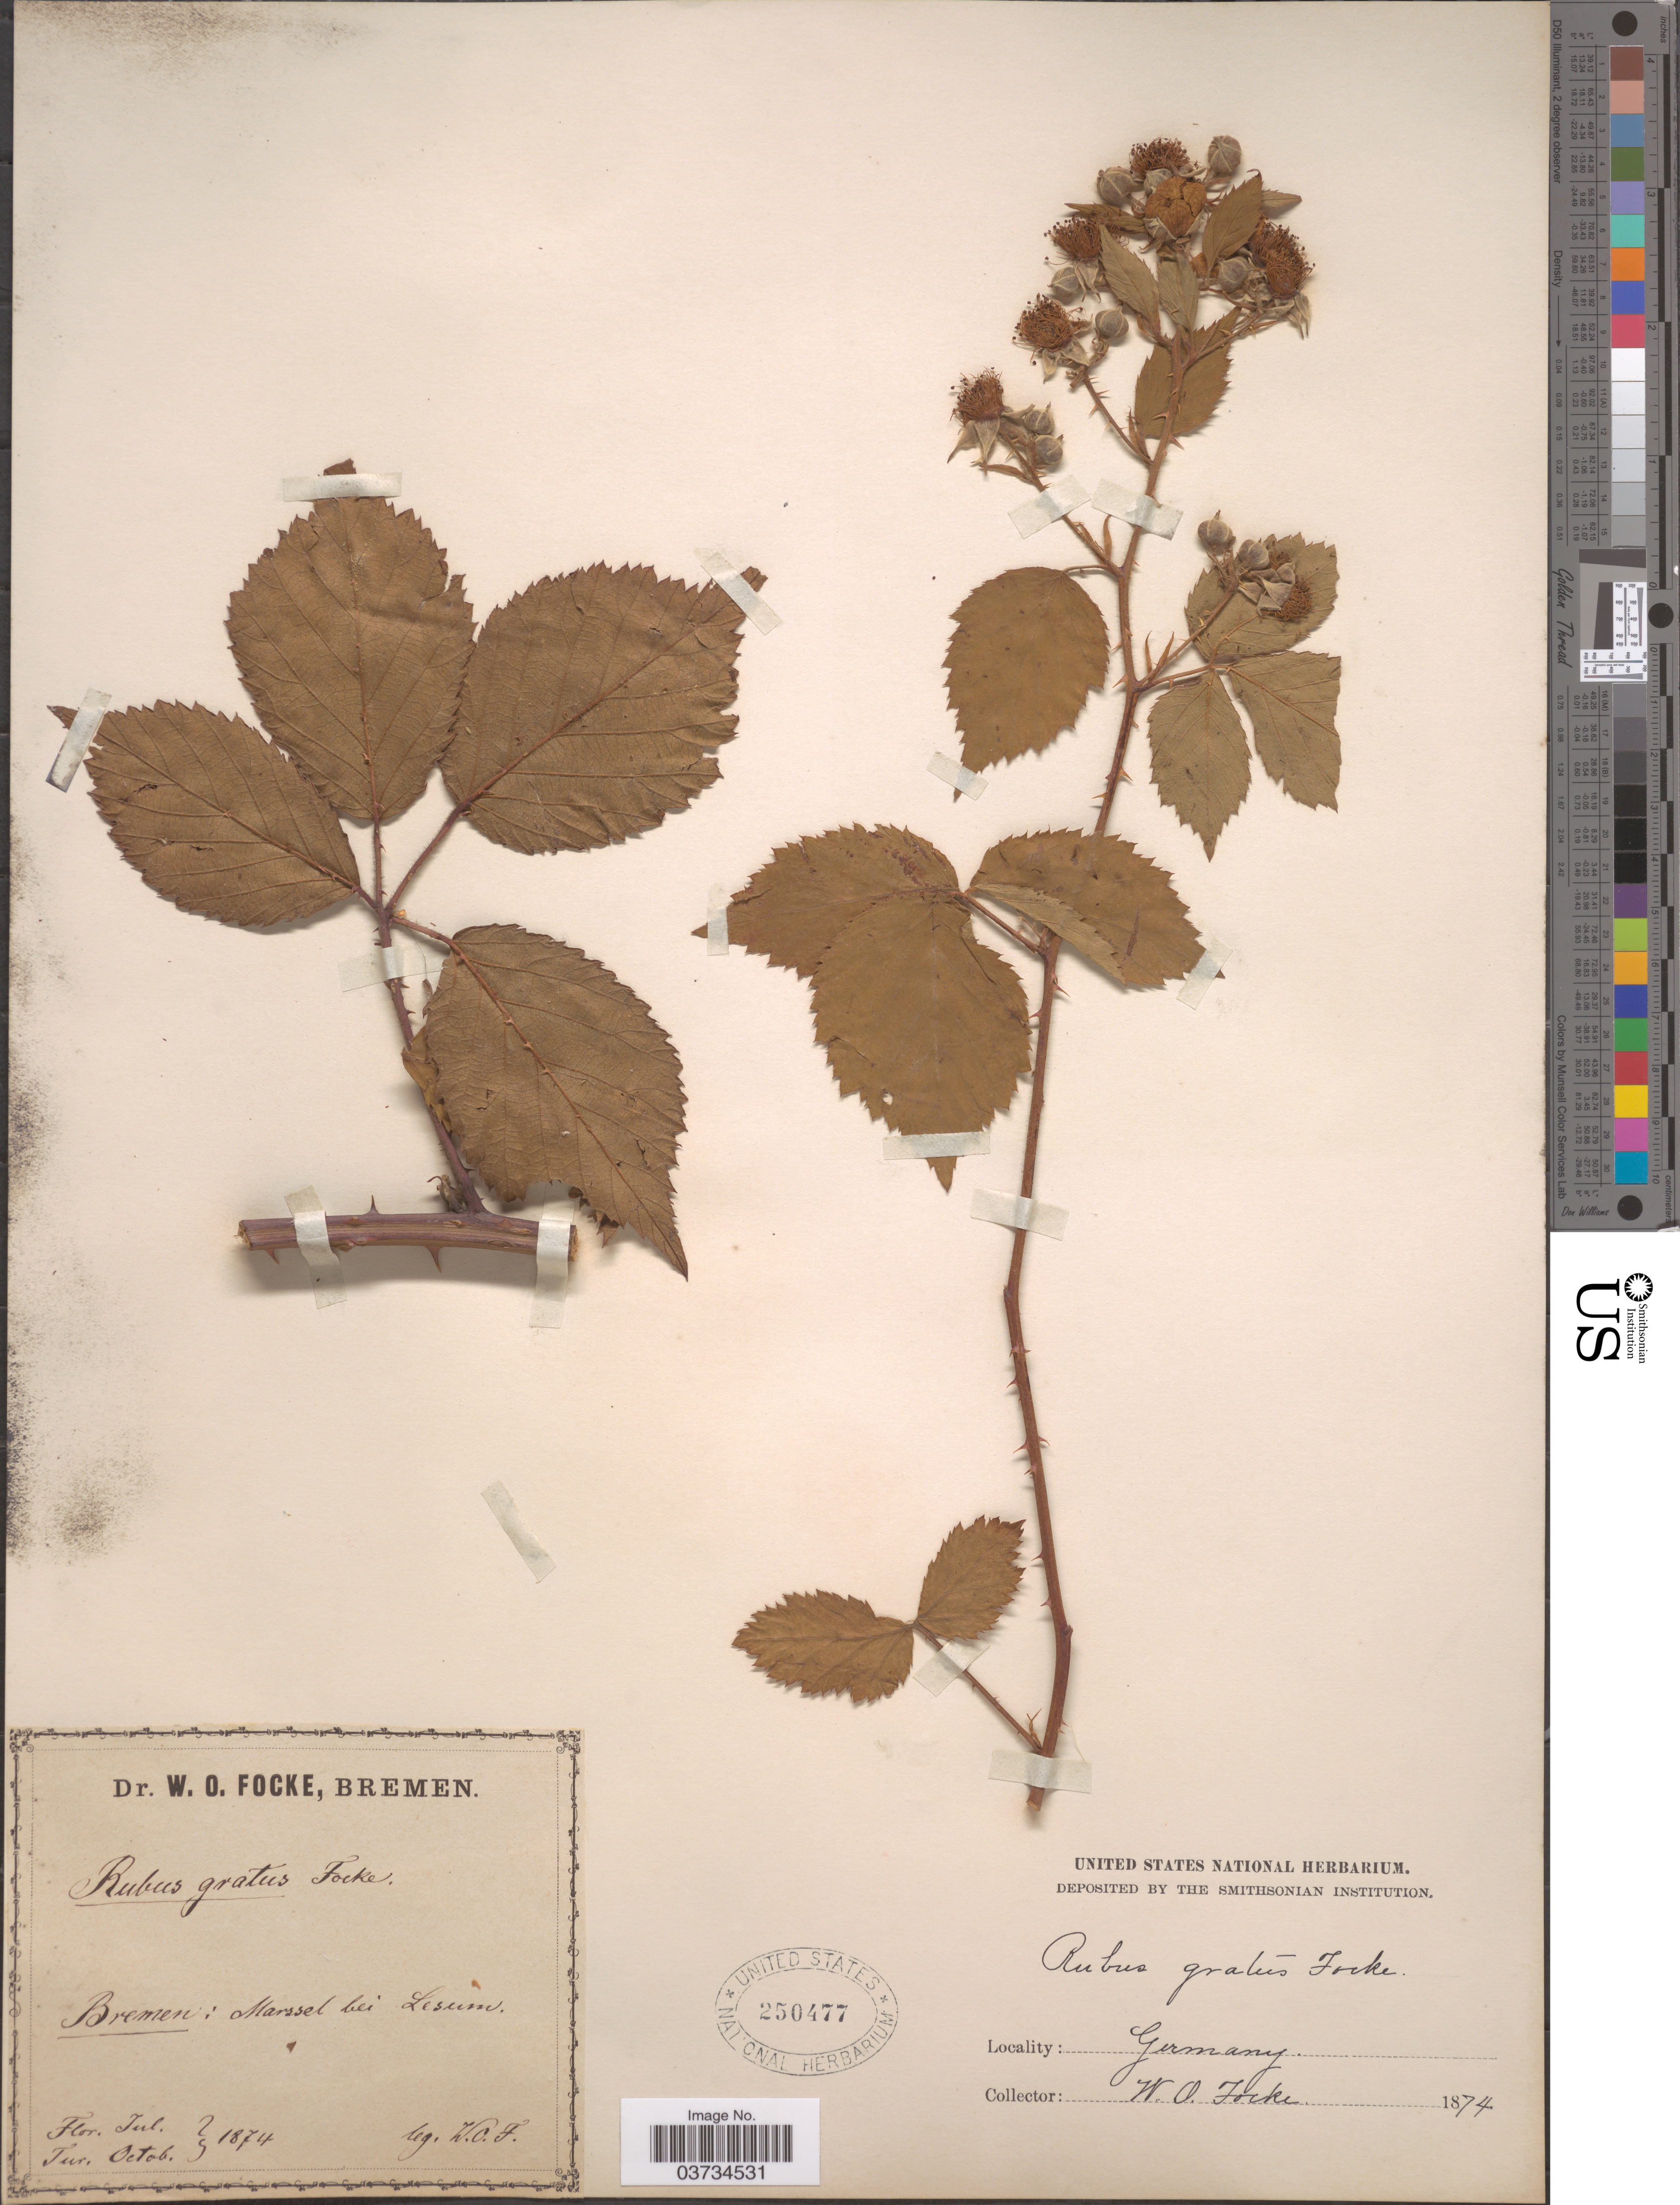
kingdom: Plantae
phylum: Tracheophyta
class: Magnoliopsida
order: Rosales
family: Rosaceae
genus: Rubus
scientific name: Rubus gratus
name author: Focke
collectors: W. O. Focke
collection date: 1874-07/1874-10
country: Germany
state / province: Bremen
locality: Marssel bei Lesum.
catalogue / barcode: US 250477